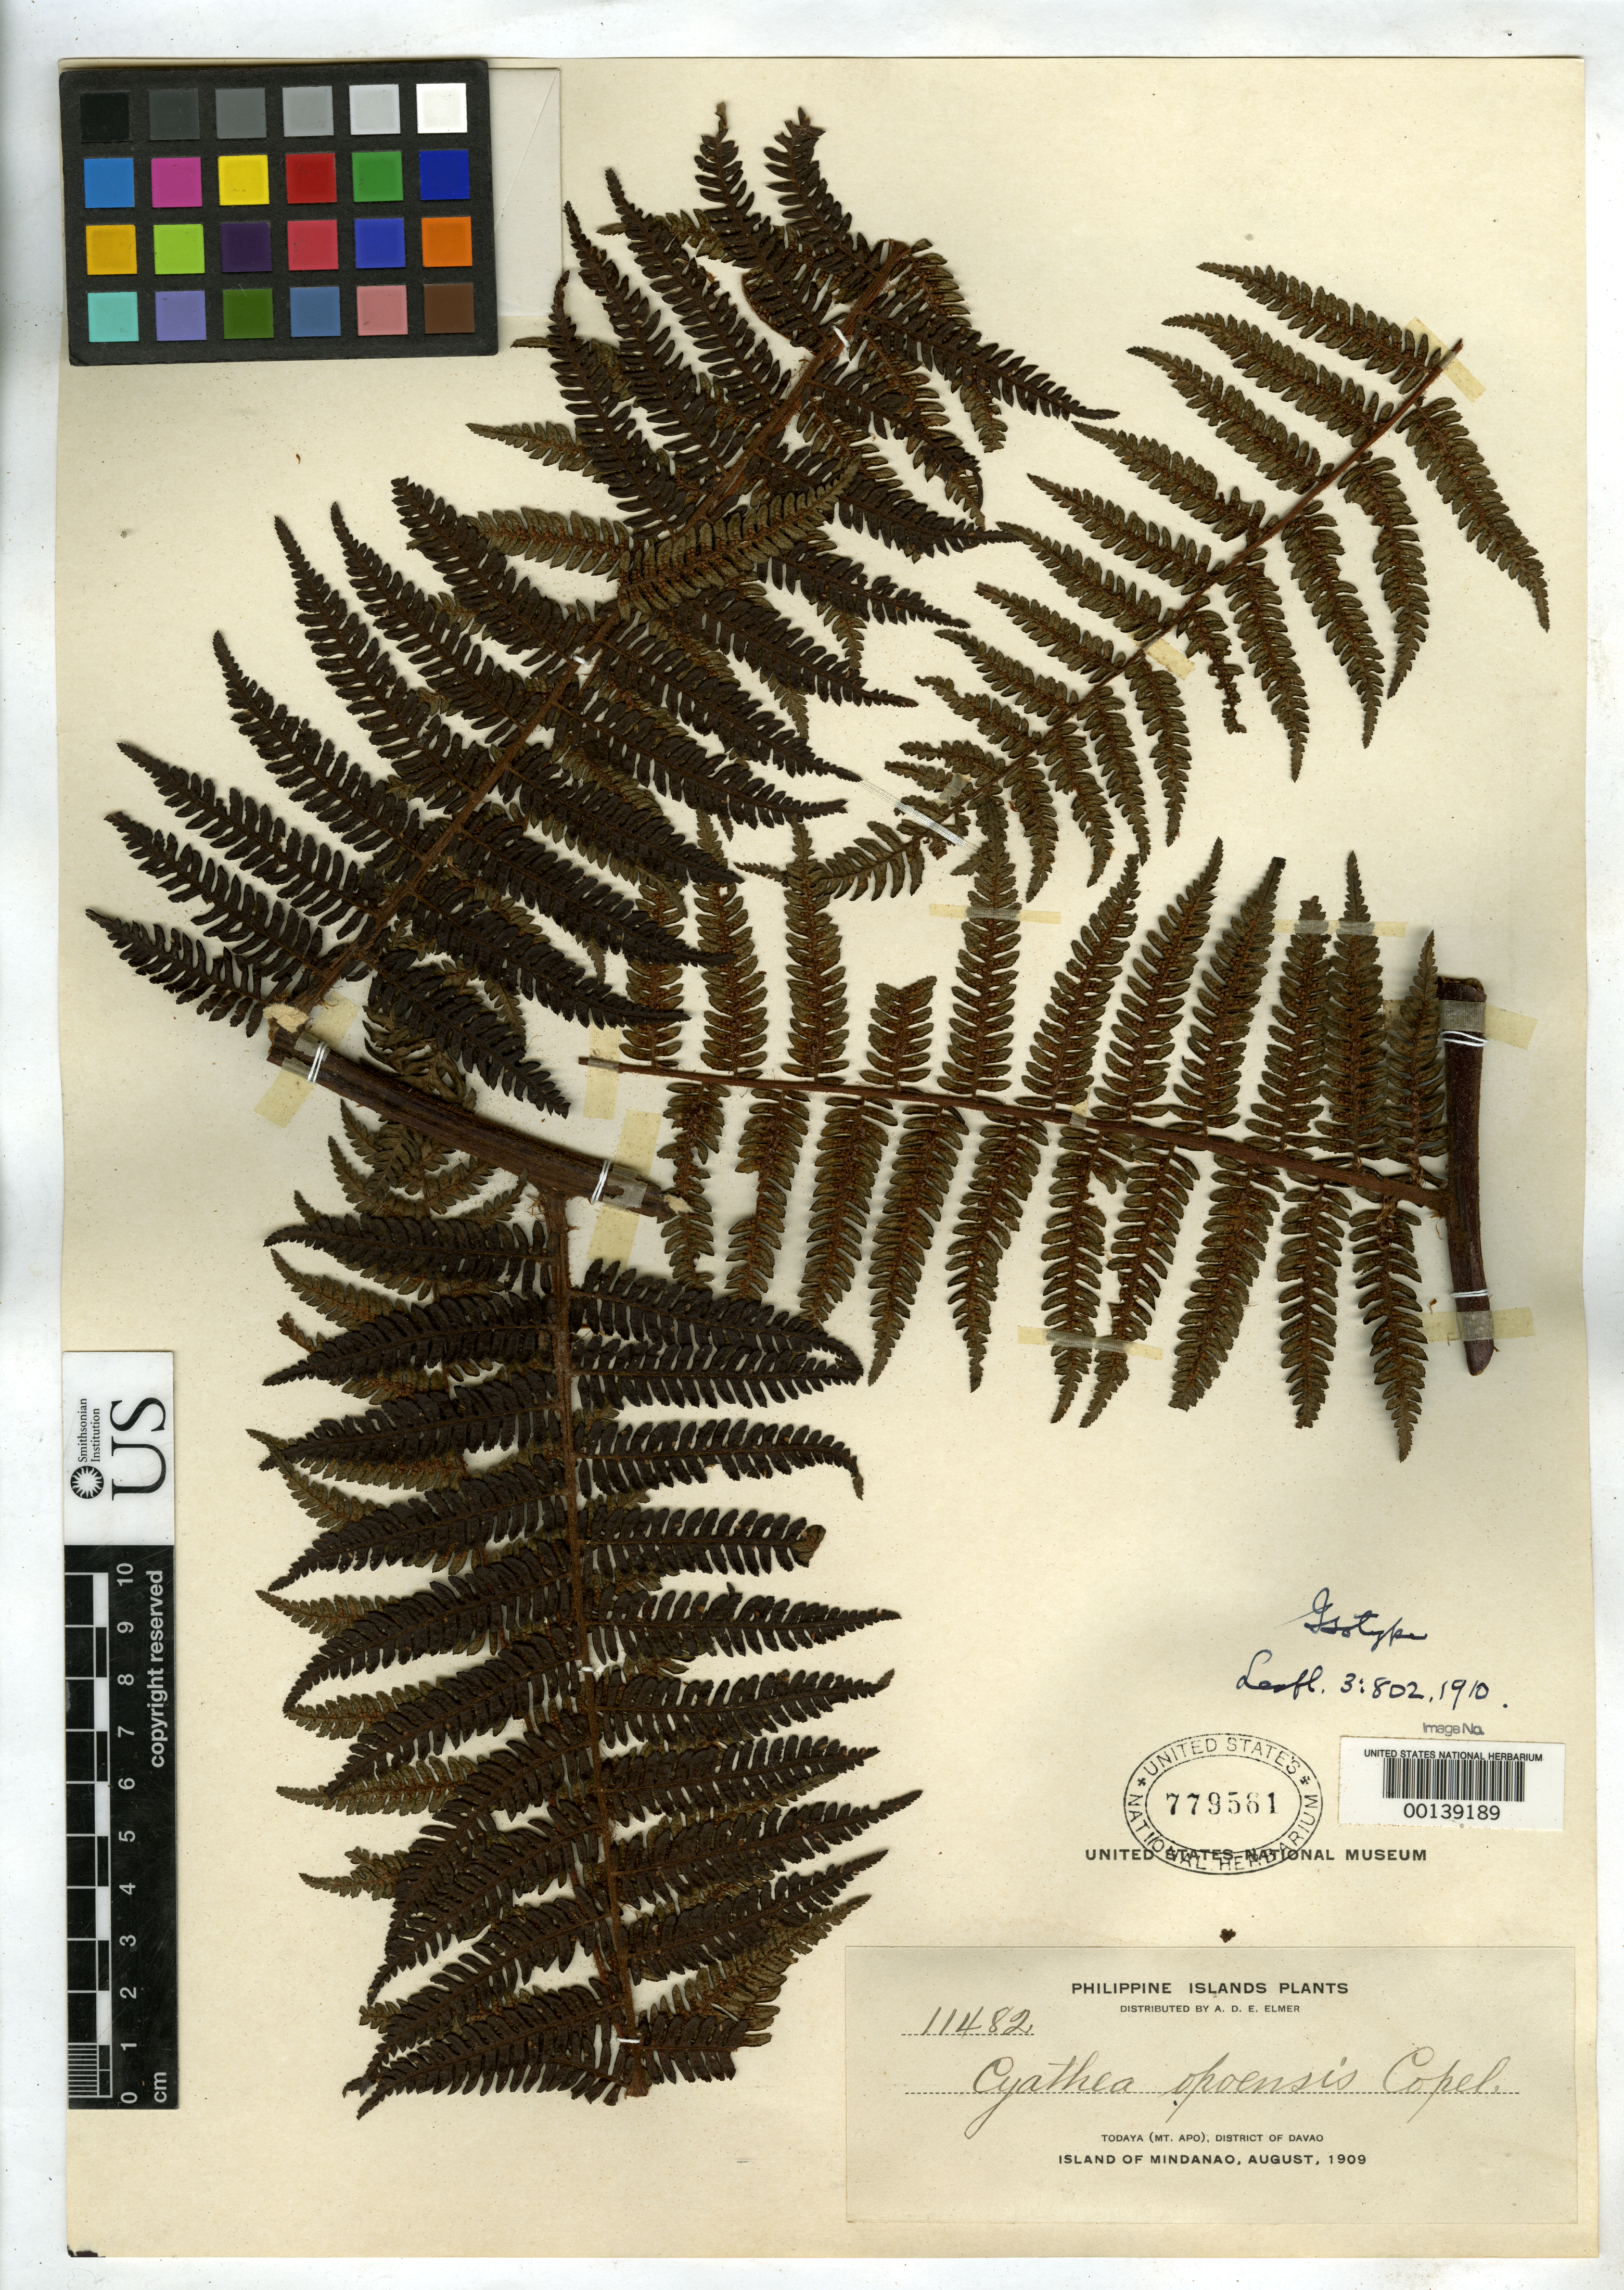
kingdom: Plantae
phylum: Tracheophyta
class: Polypodiopsida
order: Cyatheales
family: Cyatheaceae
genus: Cyathea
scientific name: Cyathea apoensis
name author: Copel. in Elmer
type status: Isotype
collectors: A. D. E. Elmer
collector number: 11482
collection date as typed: Aug 1909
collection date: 1909-08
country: Philippines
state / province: Davao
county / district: Davao del Sur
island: Mindanao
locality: Todaya (Mt. Apo), District of Davao, Island of Mindanao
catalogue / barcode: US 779561